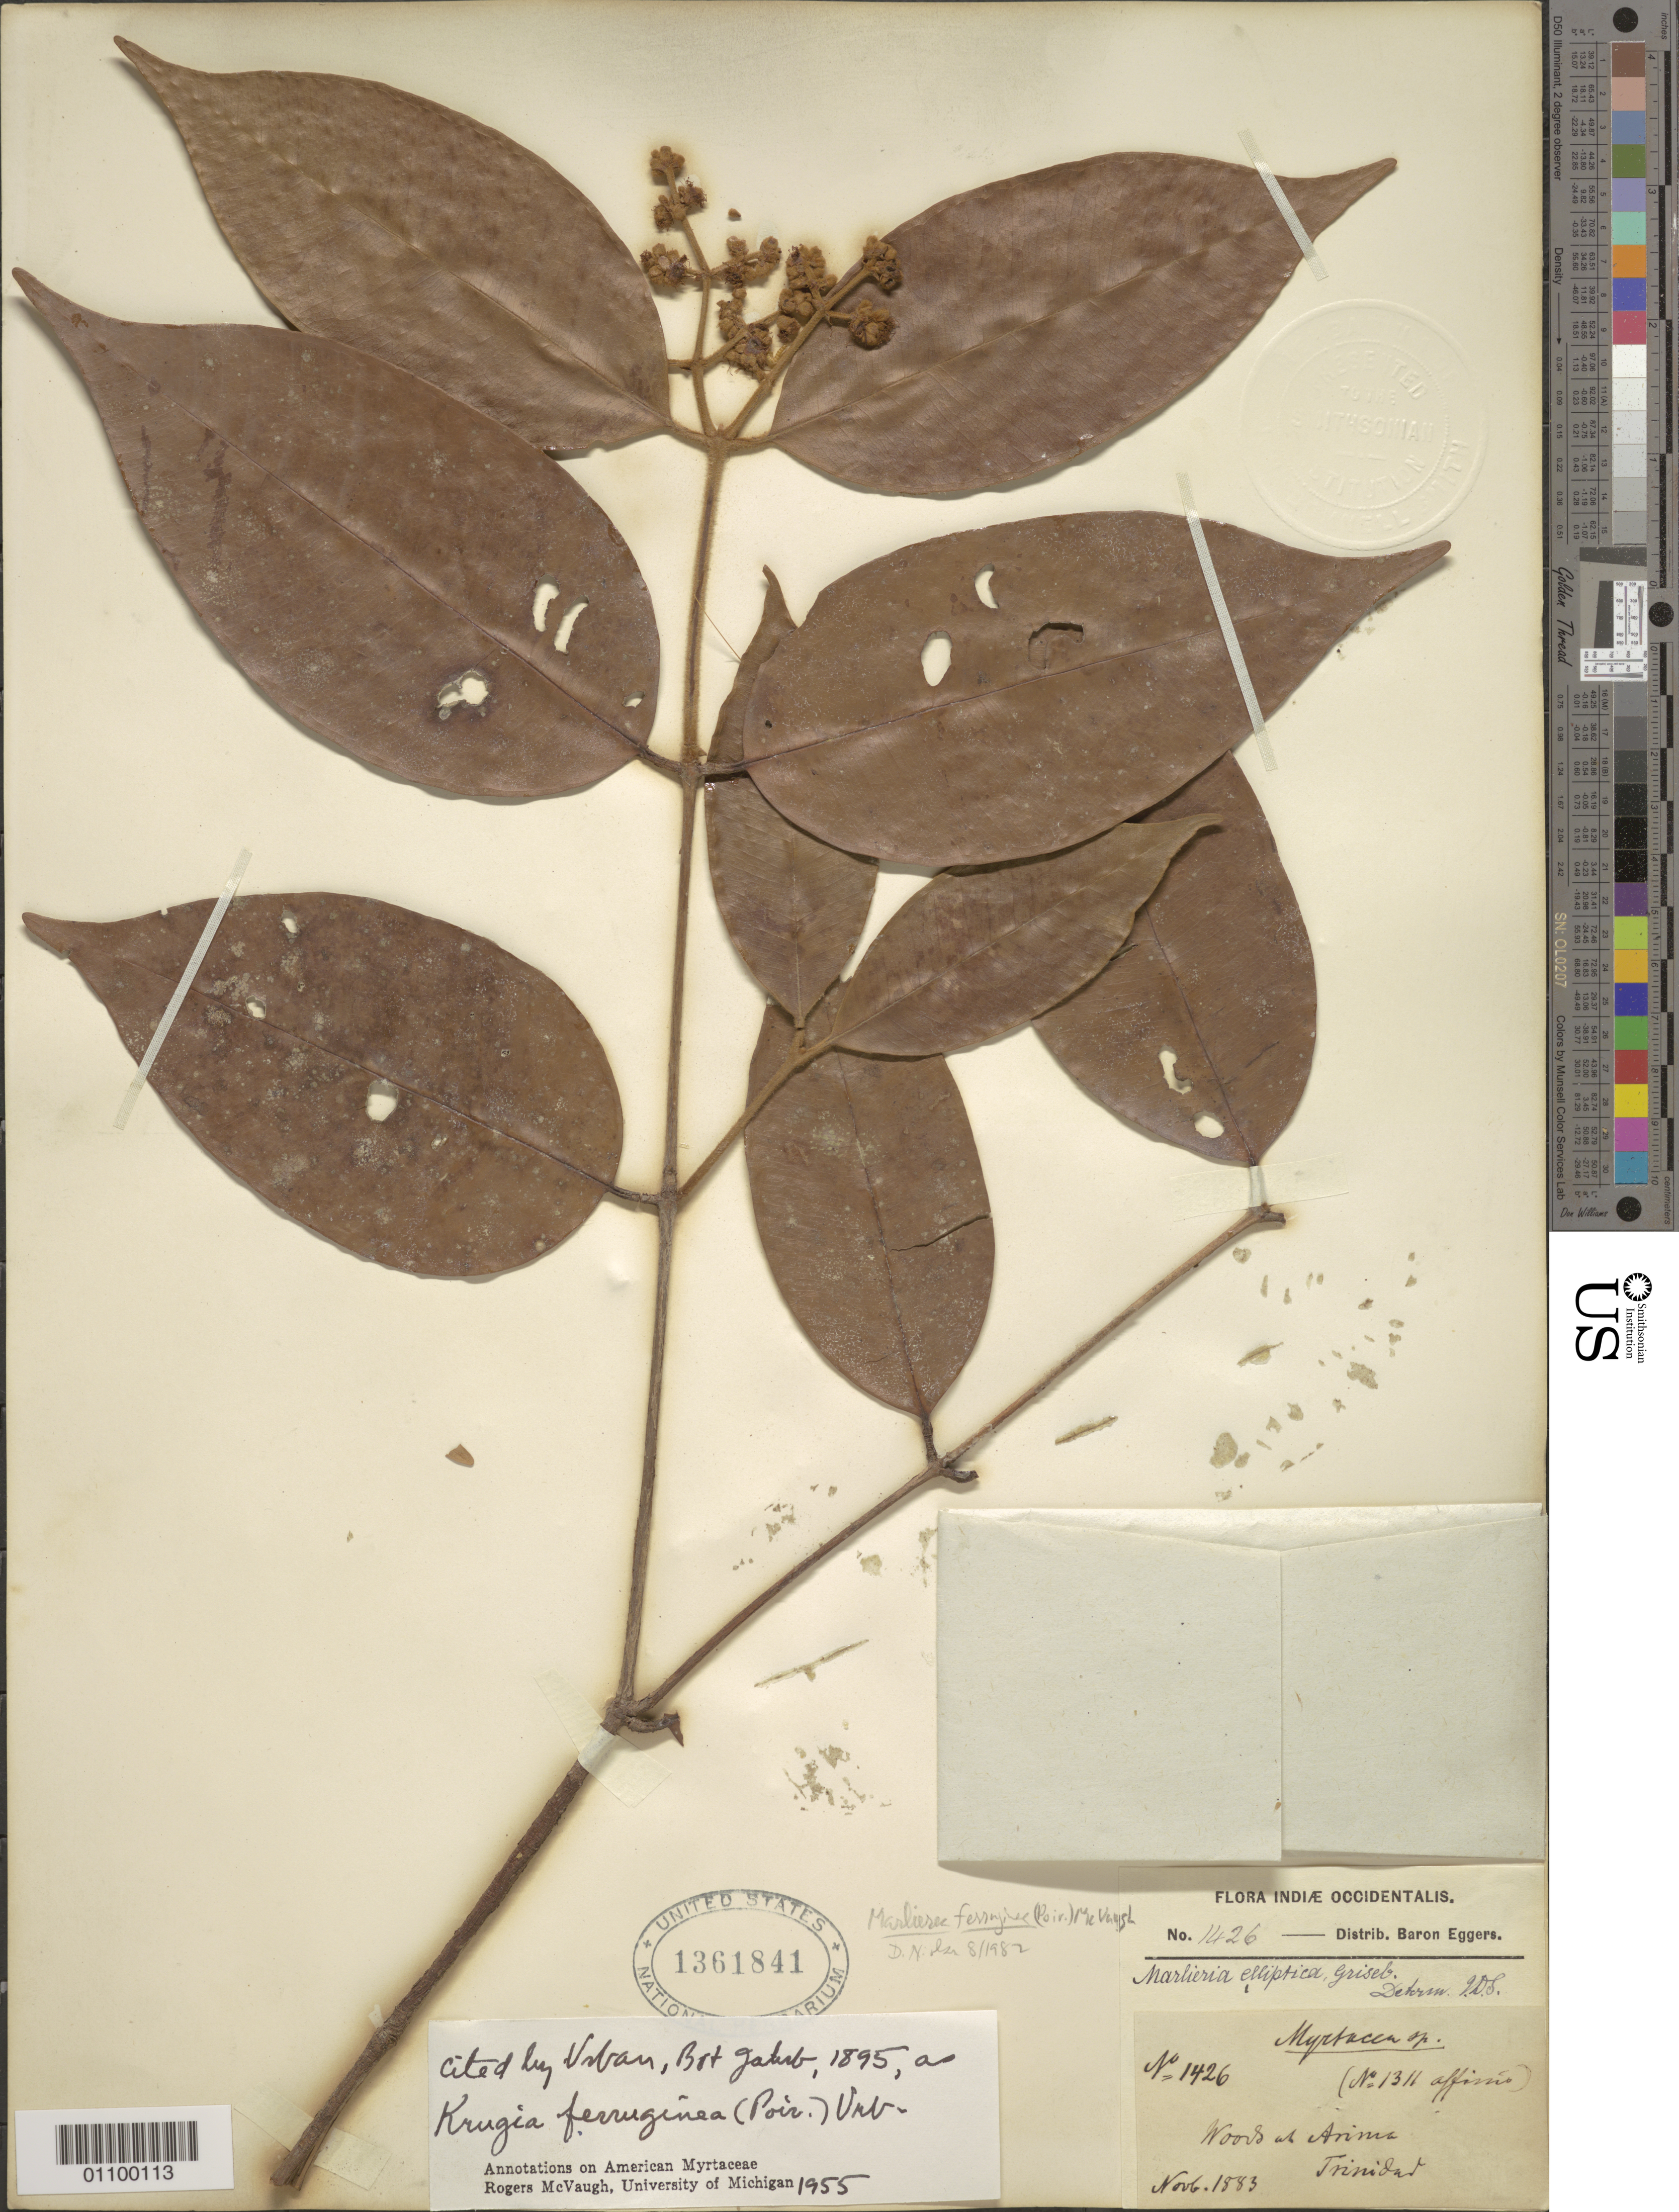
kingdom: Plantae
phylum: Tracheophyta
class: Magnoliopsida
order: Myrtales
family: Myrtaceae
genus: Myrcia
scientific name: Myrcia ferruginea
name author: (Poir.) DC.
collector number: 1426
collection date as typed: Nov 1883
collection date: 1883-11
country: Trinidad and Tobago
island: Trinidad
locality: Woods of Arima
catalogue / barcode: US 1361841